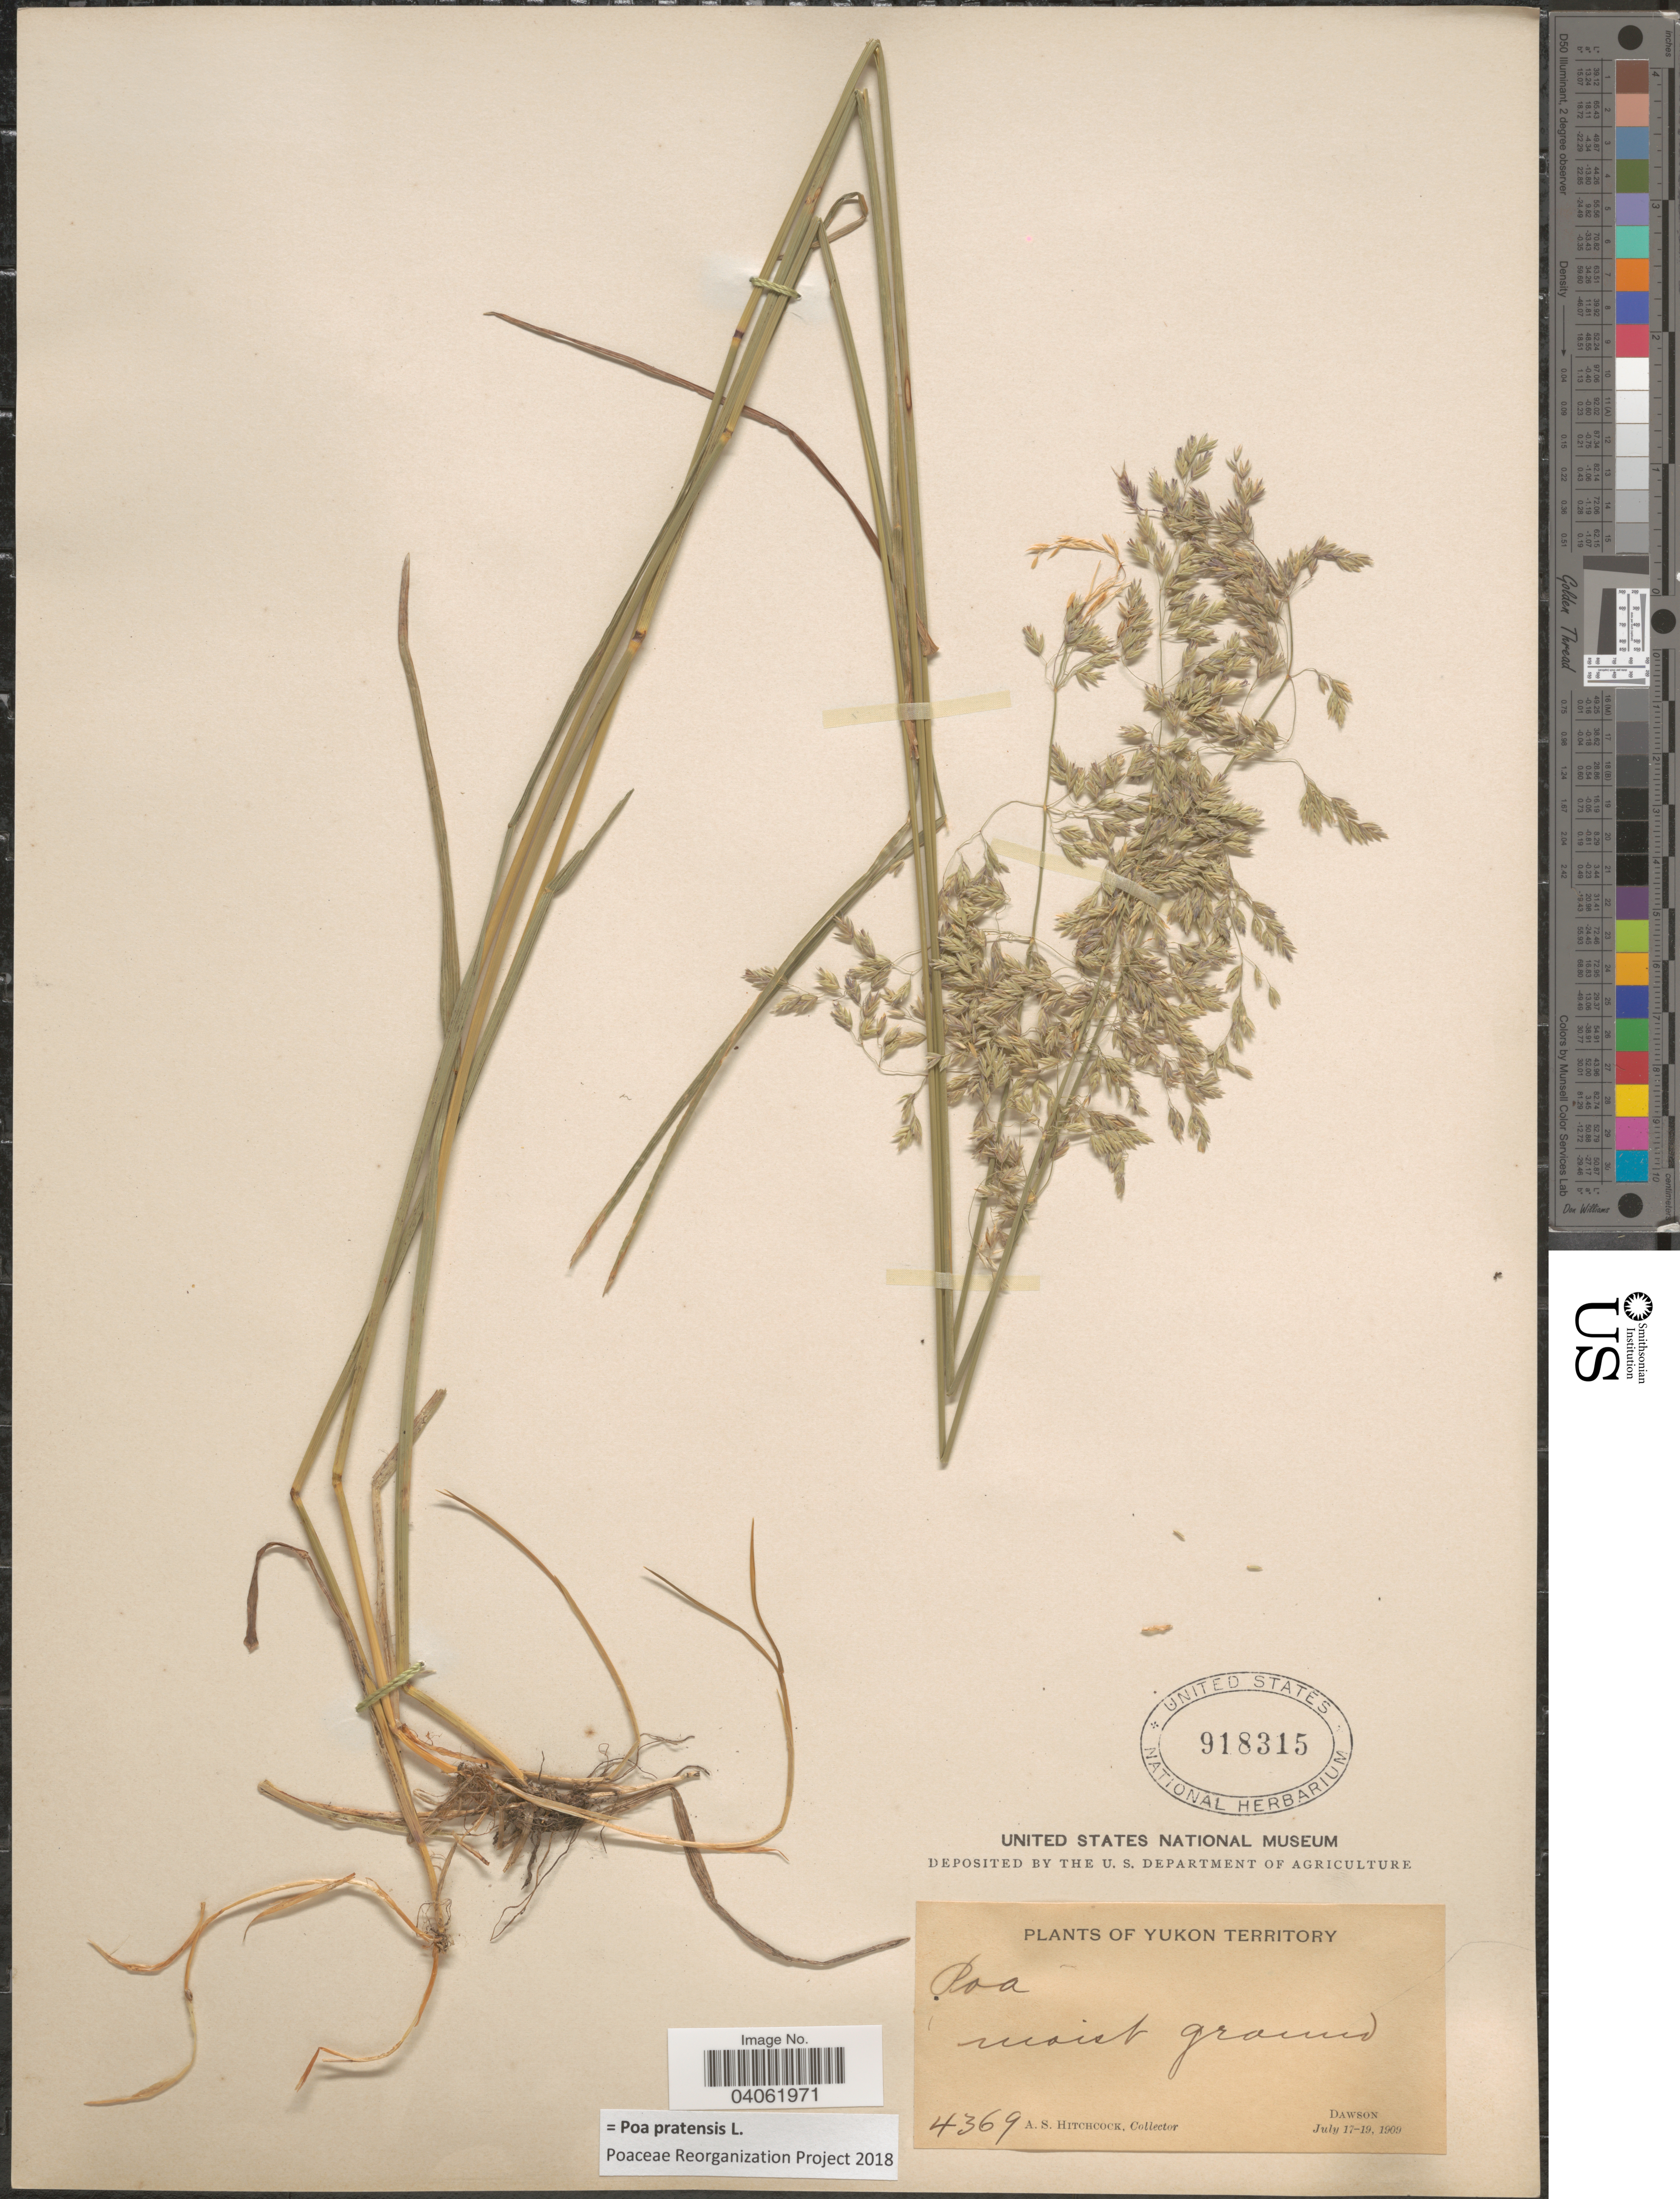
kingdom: Plantae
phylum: Tracheophyta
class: Liliopsida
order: Poales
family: Poaceae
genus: Poa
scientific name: Poa pratensis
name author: L.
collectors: A. S. Hitchcock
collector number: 4369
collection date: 1909-07-17/1909-07-19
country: Canada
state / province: Yukon Territory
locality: Dawson.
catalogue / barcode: US 918315